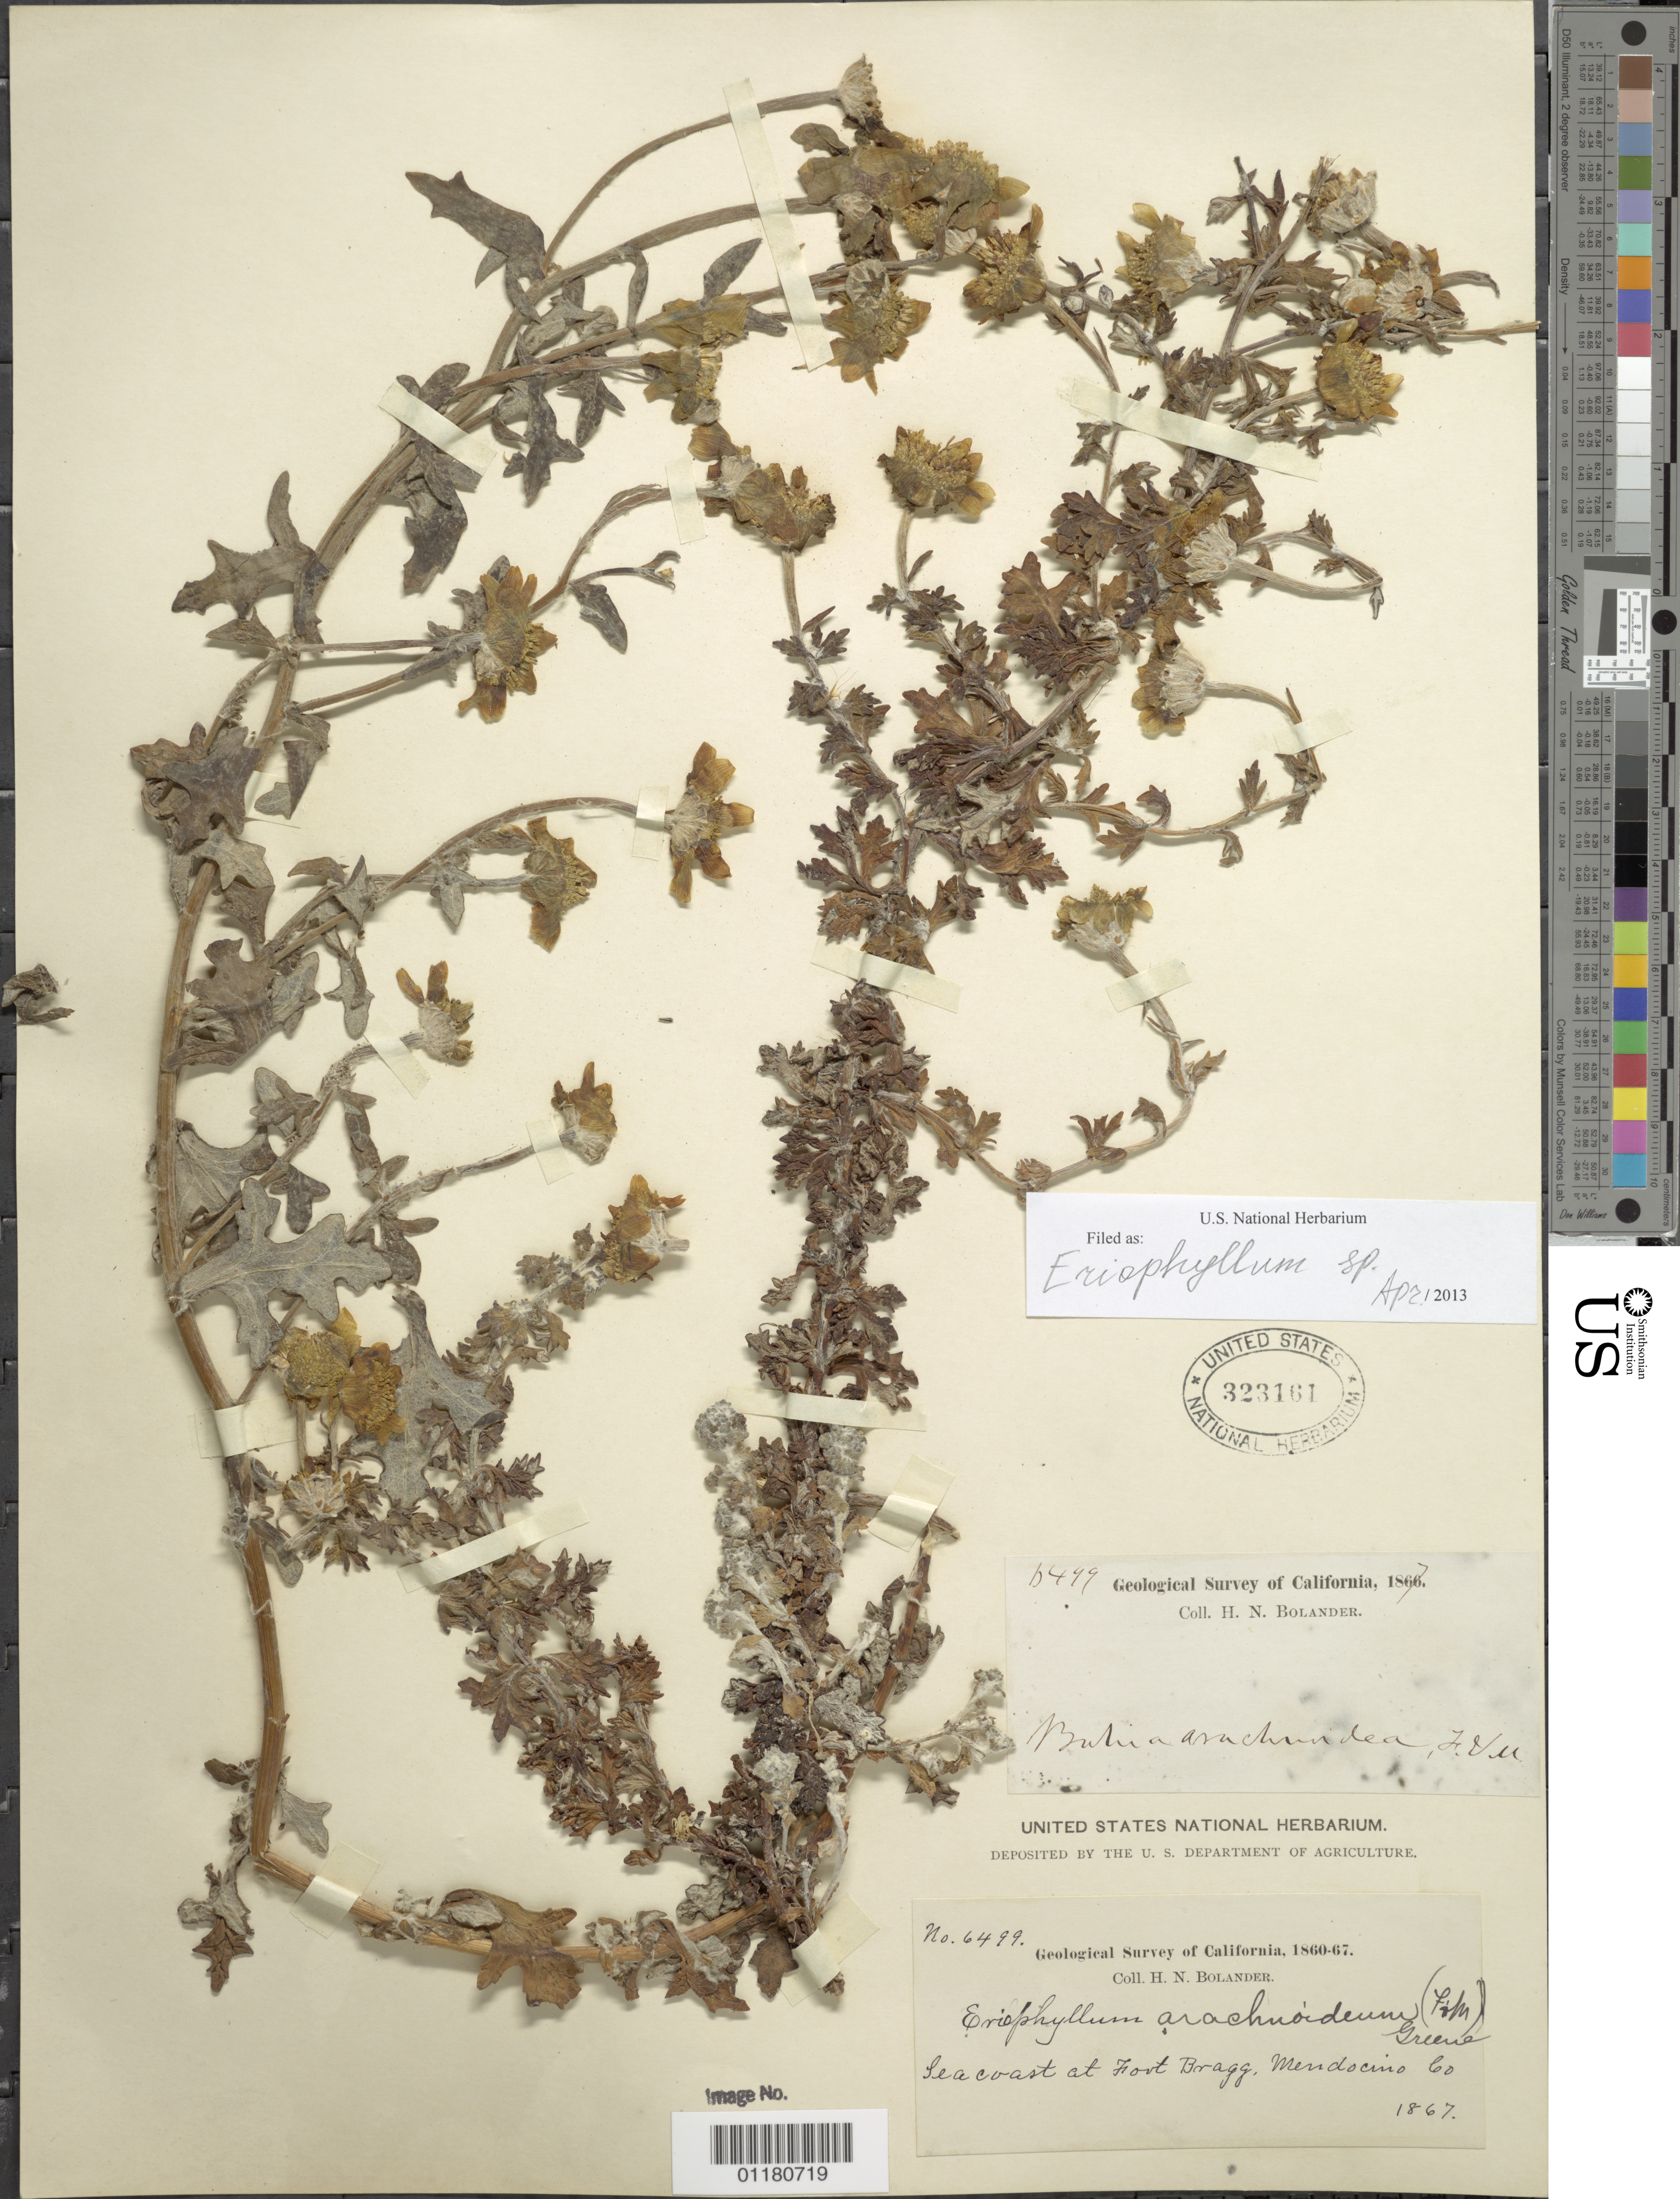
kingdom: Plantae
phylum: Tracheophyta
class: Magnoliopsida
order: Asterales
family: Asteraceae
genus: Eriophyllum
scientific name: Eriophyllum sp.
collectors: H. Bolander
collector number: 6499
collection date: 1867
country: United States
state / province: California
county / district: Mendocino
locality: Sea coast at Fort Bragg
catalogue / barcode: US 323161